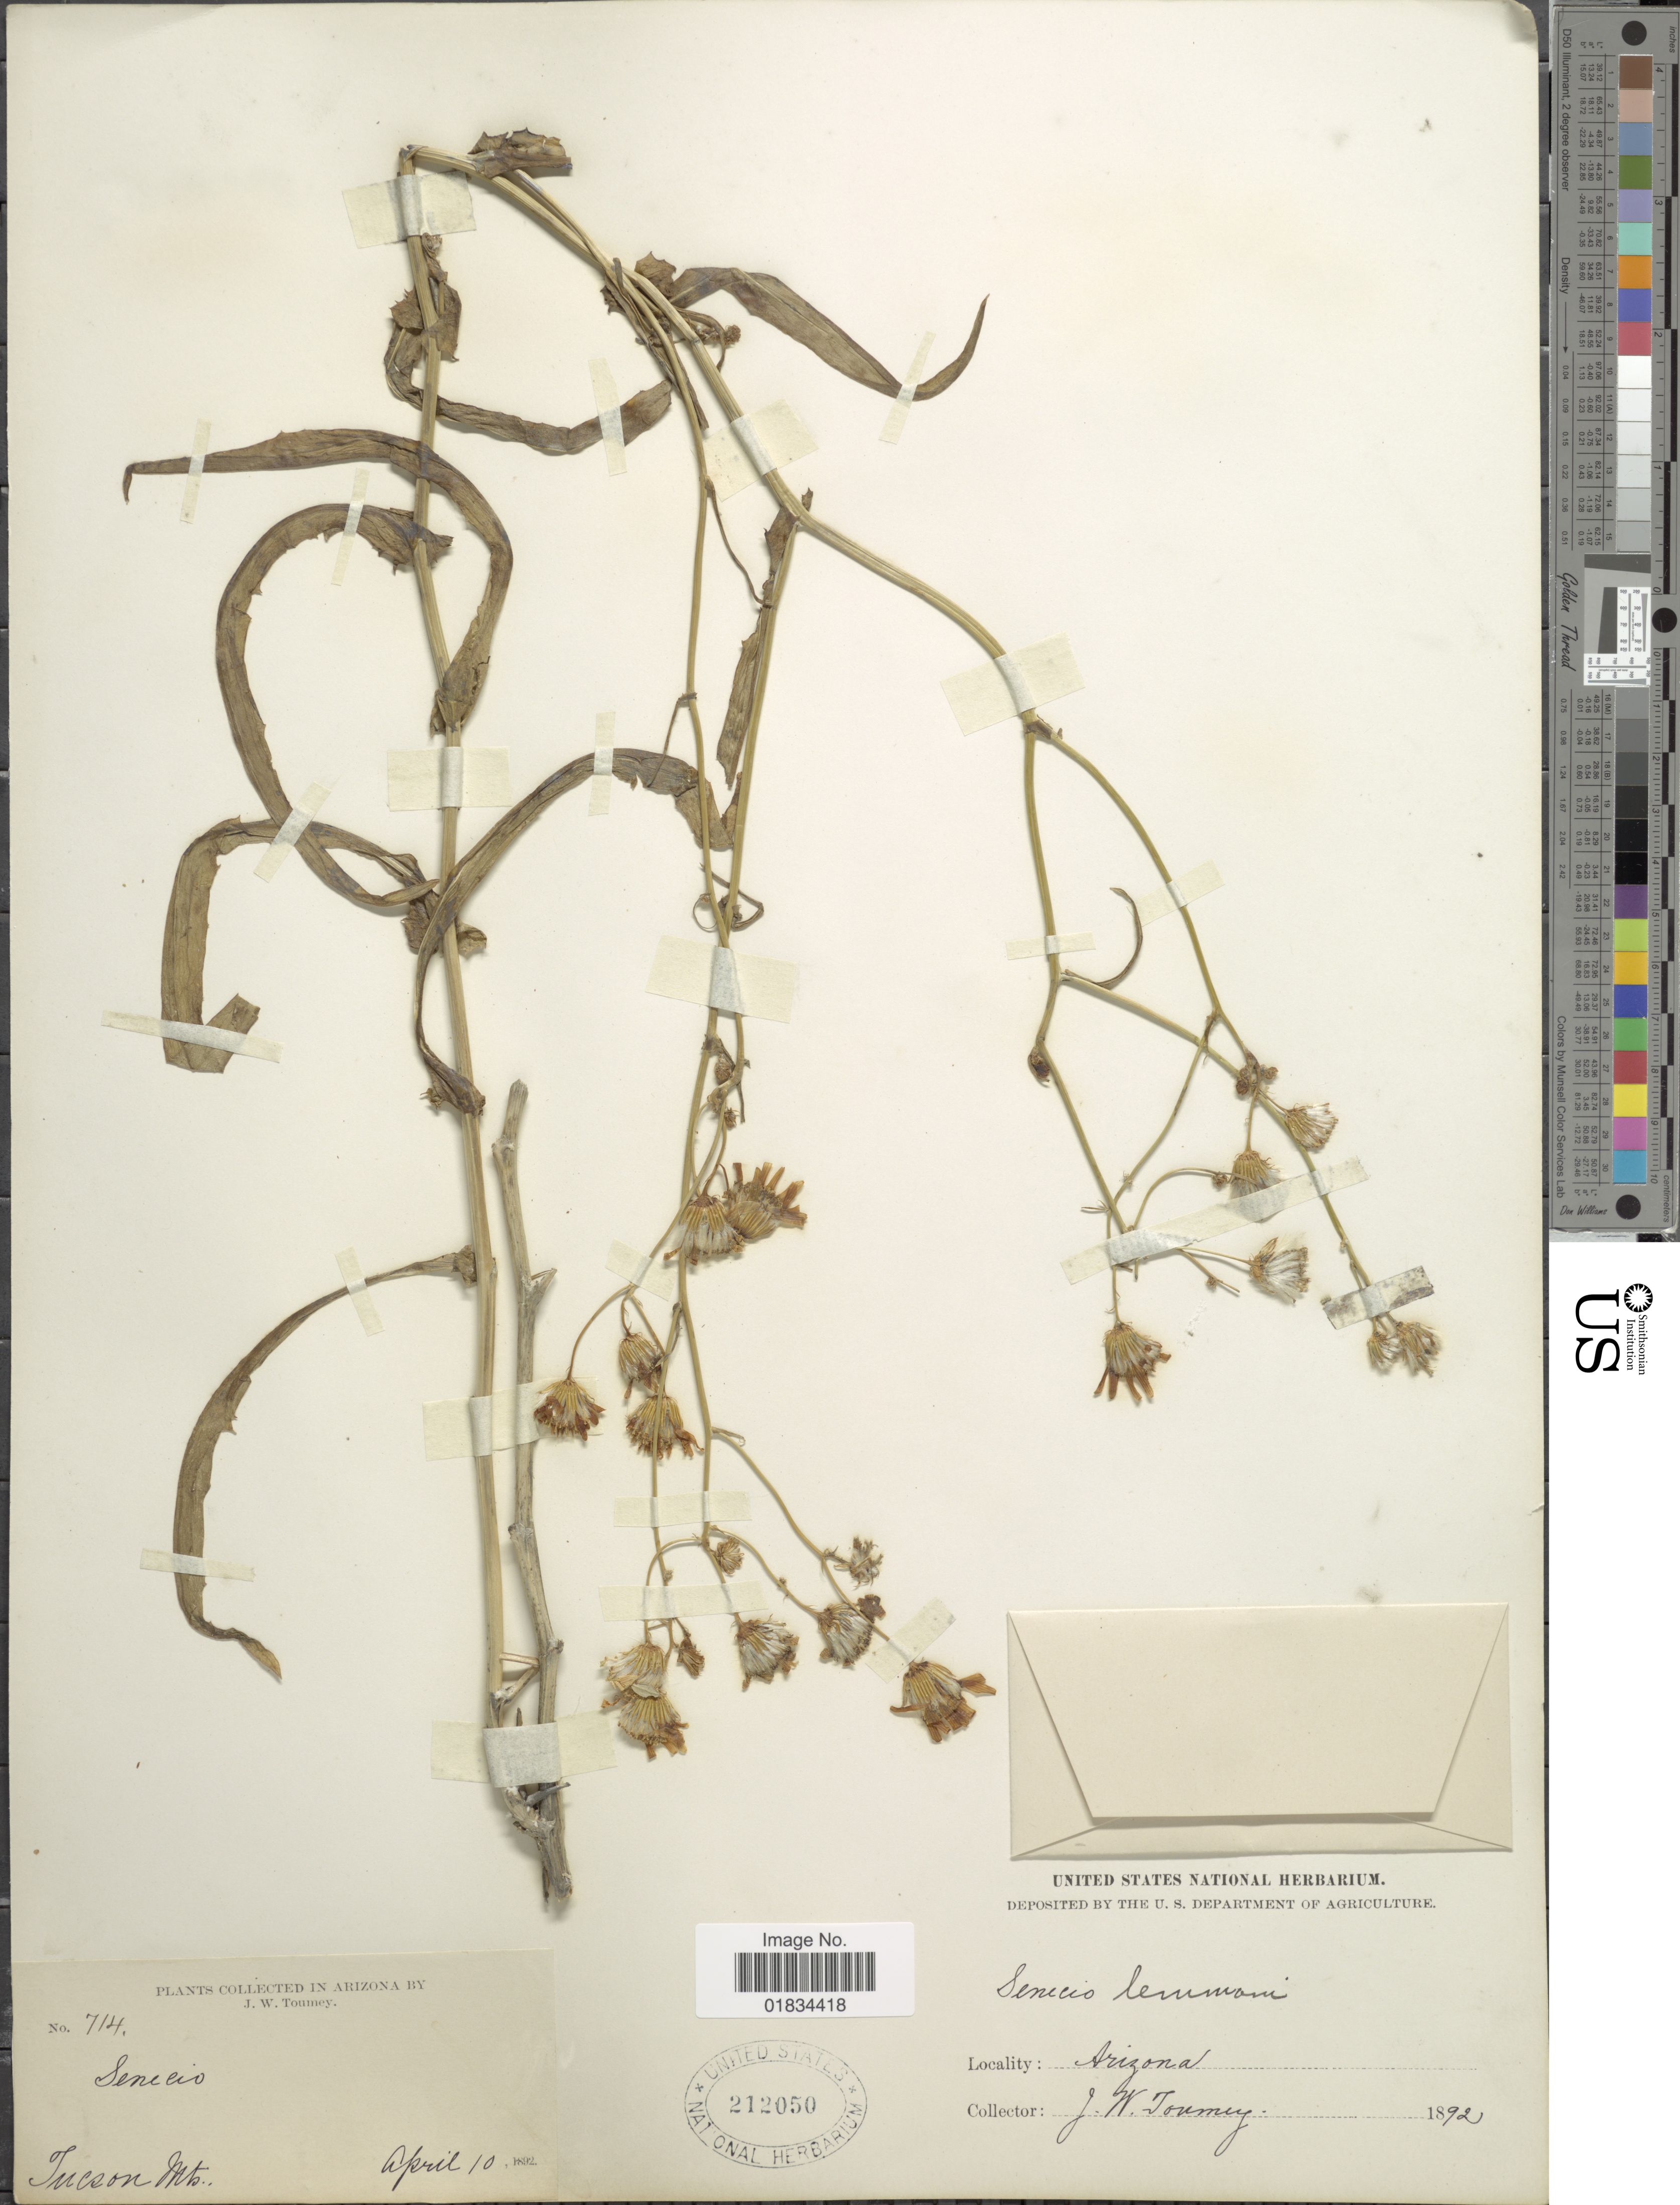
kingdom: Plantae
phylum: Tracheophyta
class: Magnoliopsida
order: Asterales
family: Asteraceae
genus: Senecio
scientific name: Senecio lemmonii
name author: A. Gray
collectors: J. W. Toumey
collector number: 714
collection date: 1892-04-10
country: United States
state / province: Arizona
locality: Tucson Mts.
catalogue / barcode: US 212050